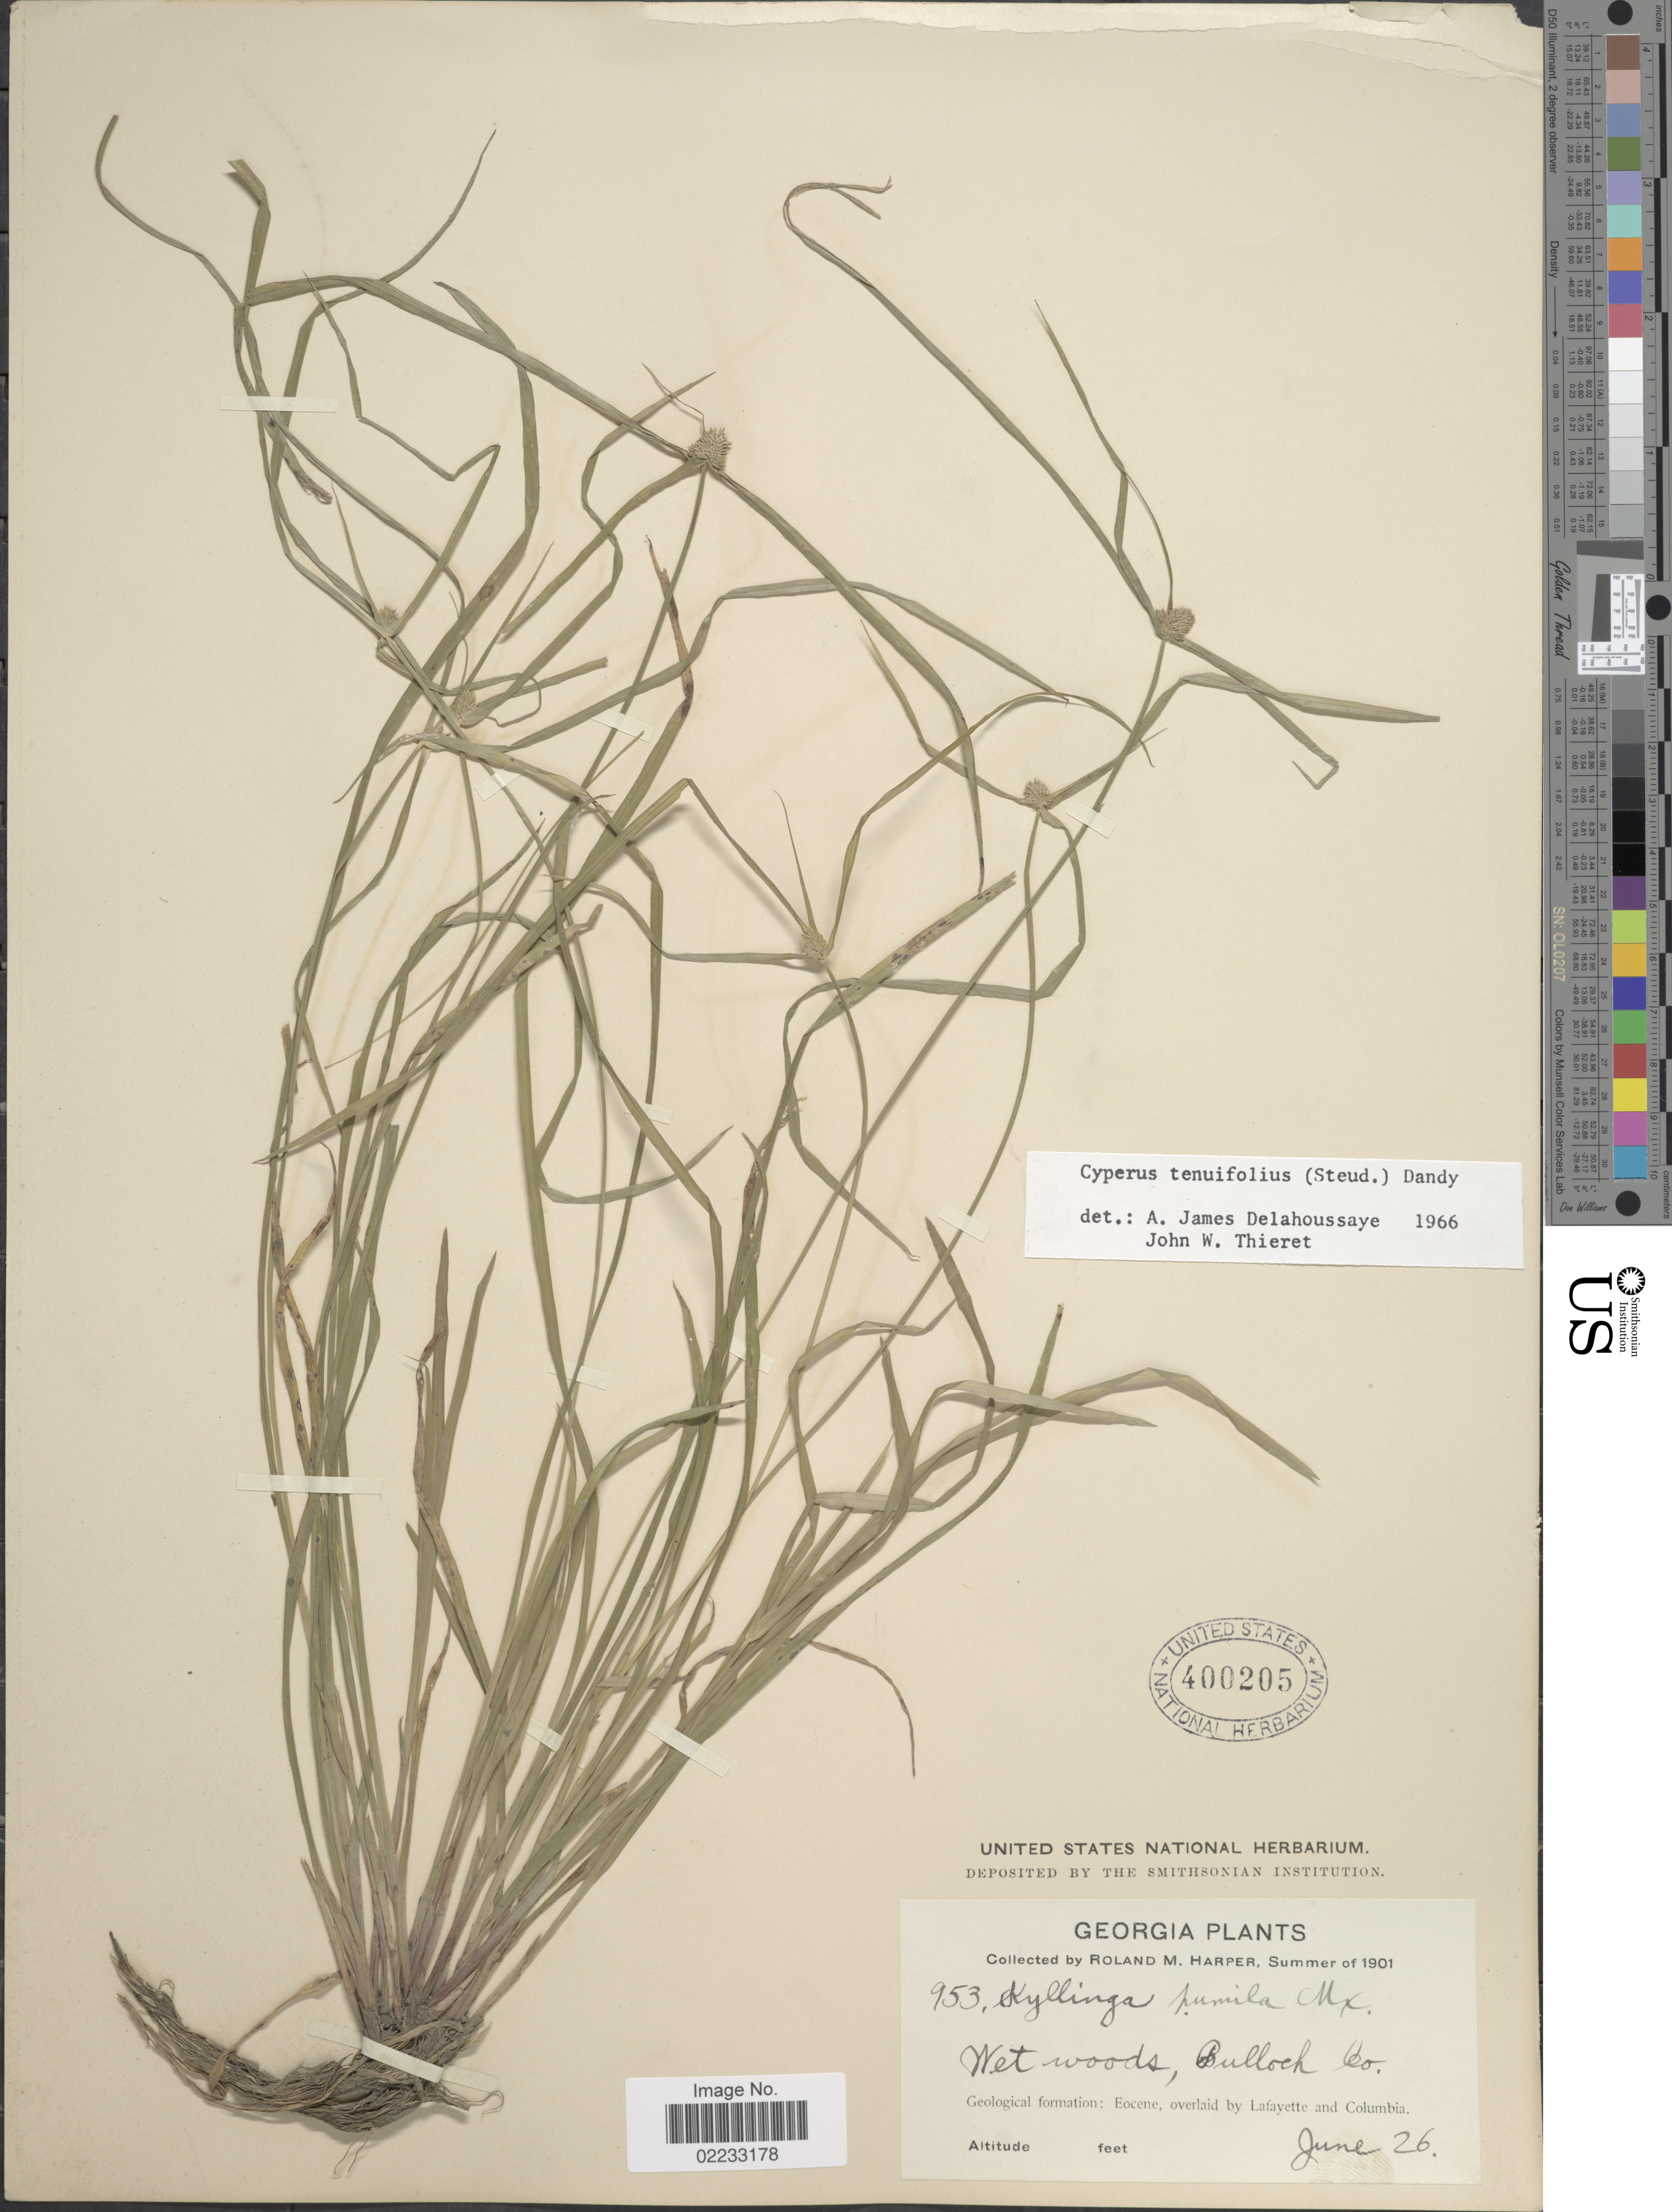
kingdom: Plantae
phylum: Tracheophyta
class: Liliopsida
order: Poales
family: Cyperaceae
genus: Cyperus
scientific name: Cyperus hortensis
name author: (Salzm. ex Steud.) Dorr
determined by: Strong, Mark T., (BOT), Smithsonian Institution - National Museum of Natural History (UNITED STATES)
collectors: R. M. Harper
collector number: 953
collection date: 1901-06-26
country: United States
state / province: Georgia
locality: Bullock Co. Eocene, overlaid by Lafayette and Columbia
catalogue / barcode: US 400205